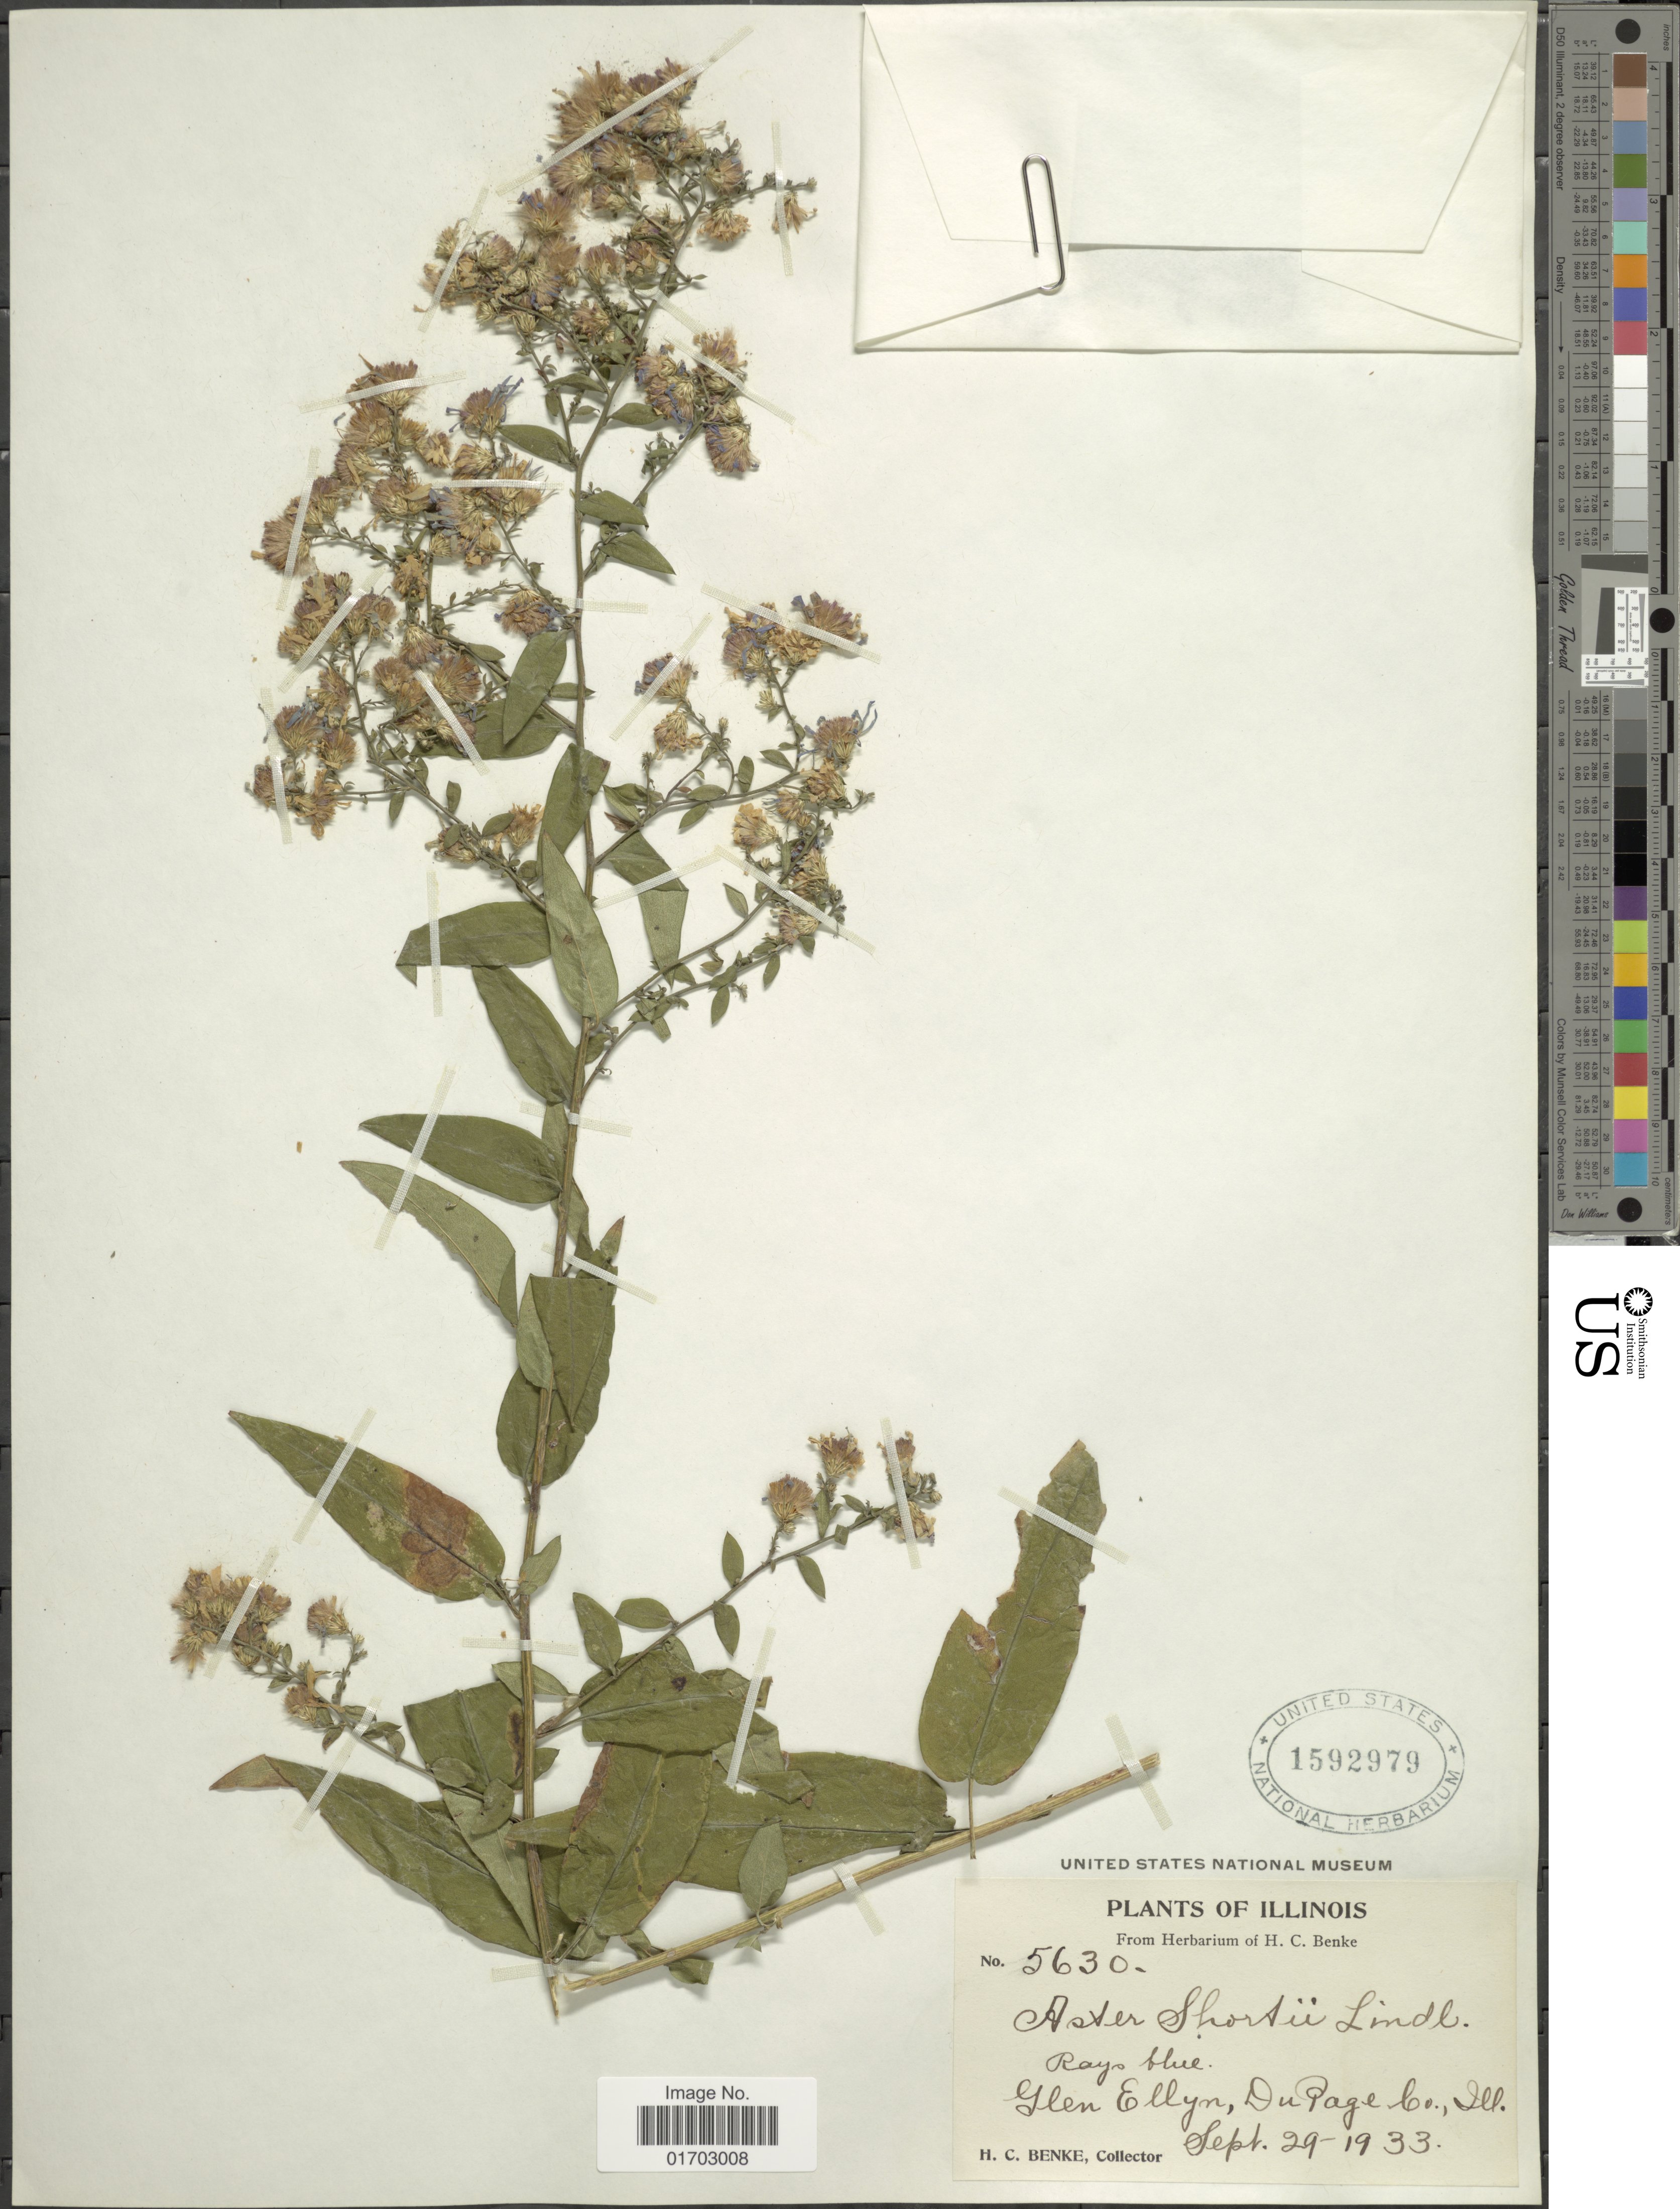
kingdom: Plantae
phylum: Tracheophyta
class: Magnoliopsida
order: Asterales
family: Asteraceae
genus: Symphyotrichum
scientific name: Symphyotrichum shortii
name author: (Lindl.) G.L. Nesom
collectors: H. Benke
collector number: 5630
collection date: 1933-09-29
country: United States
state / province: Illinois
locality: Glen Ellyn, Du Page Co.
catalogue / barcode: US 1592979